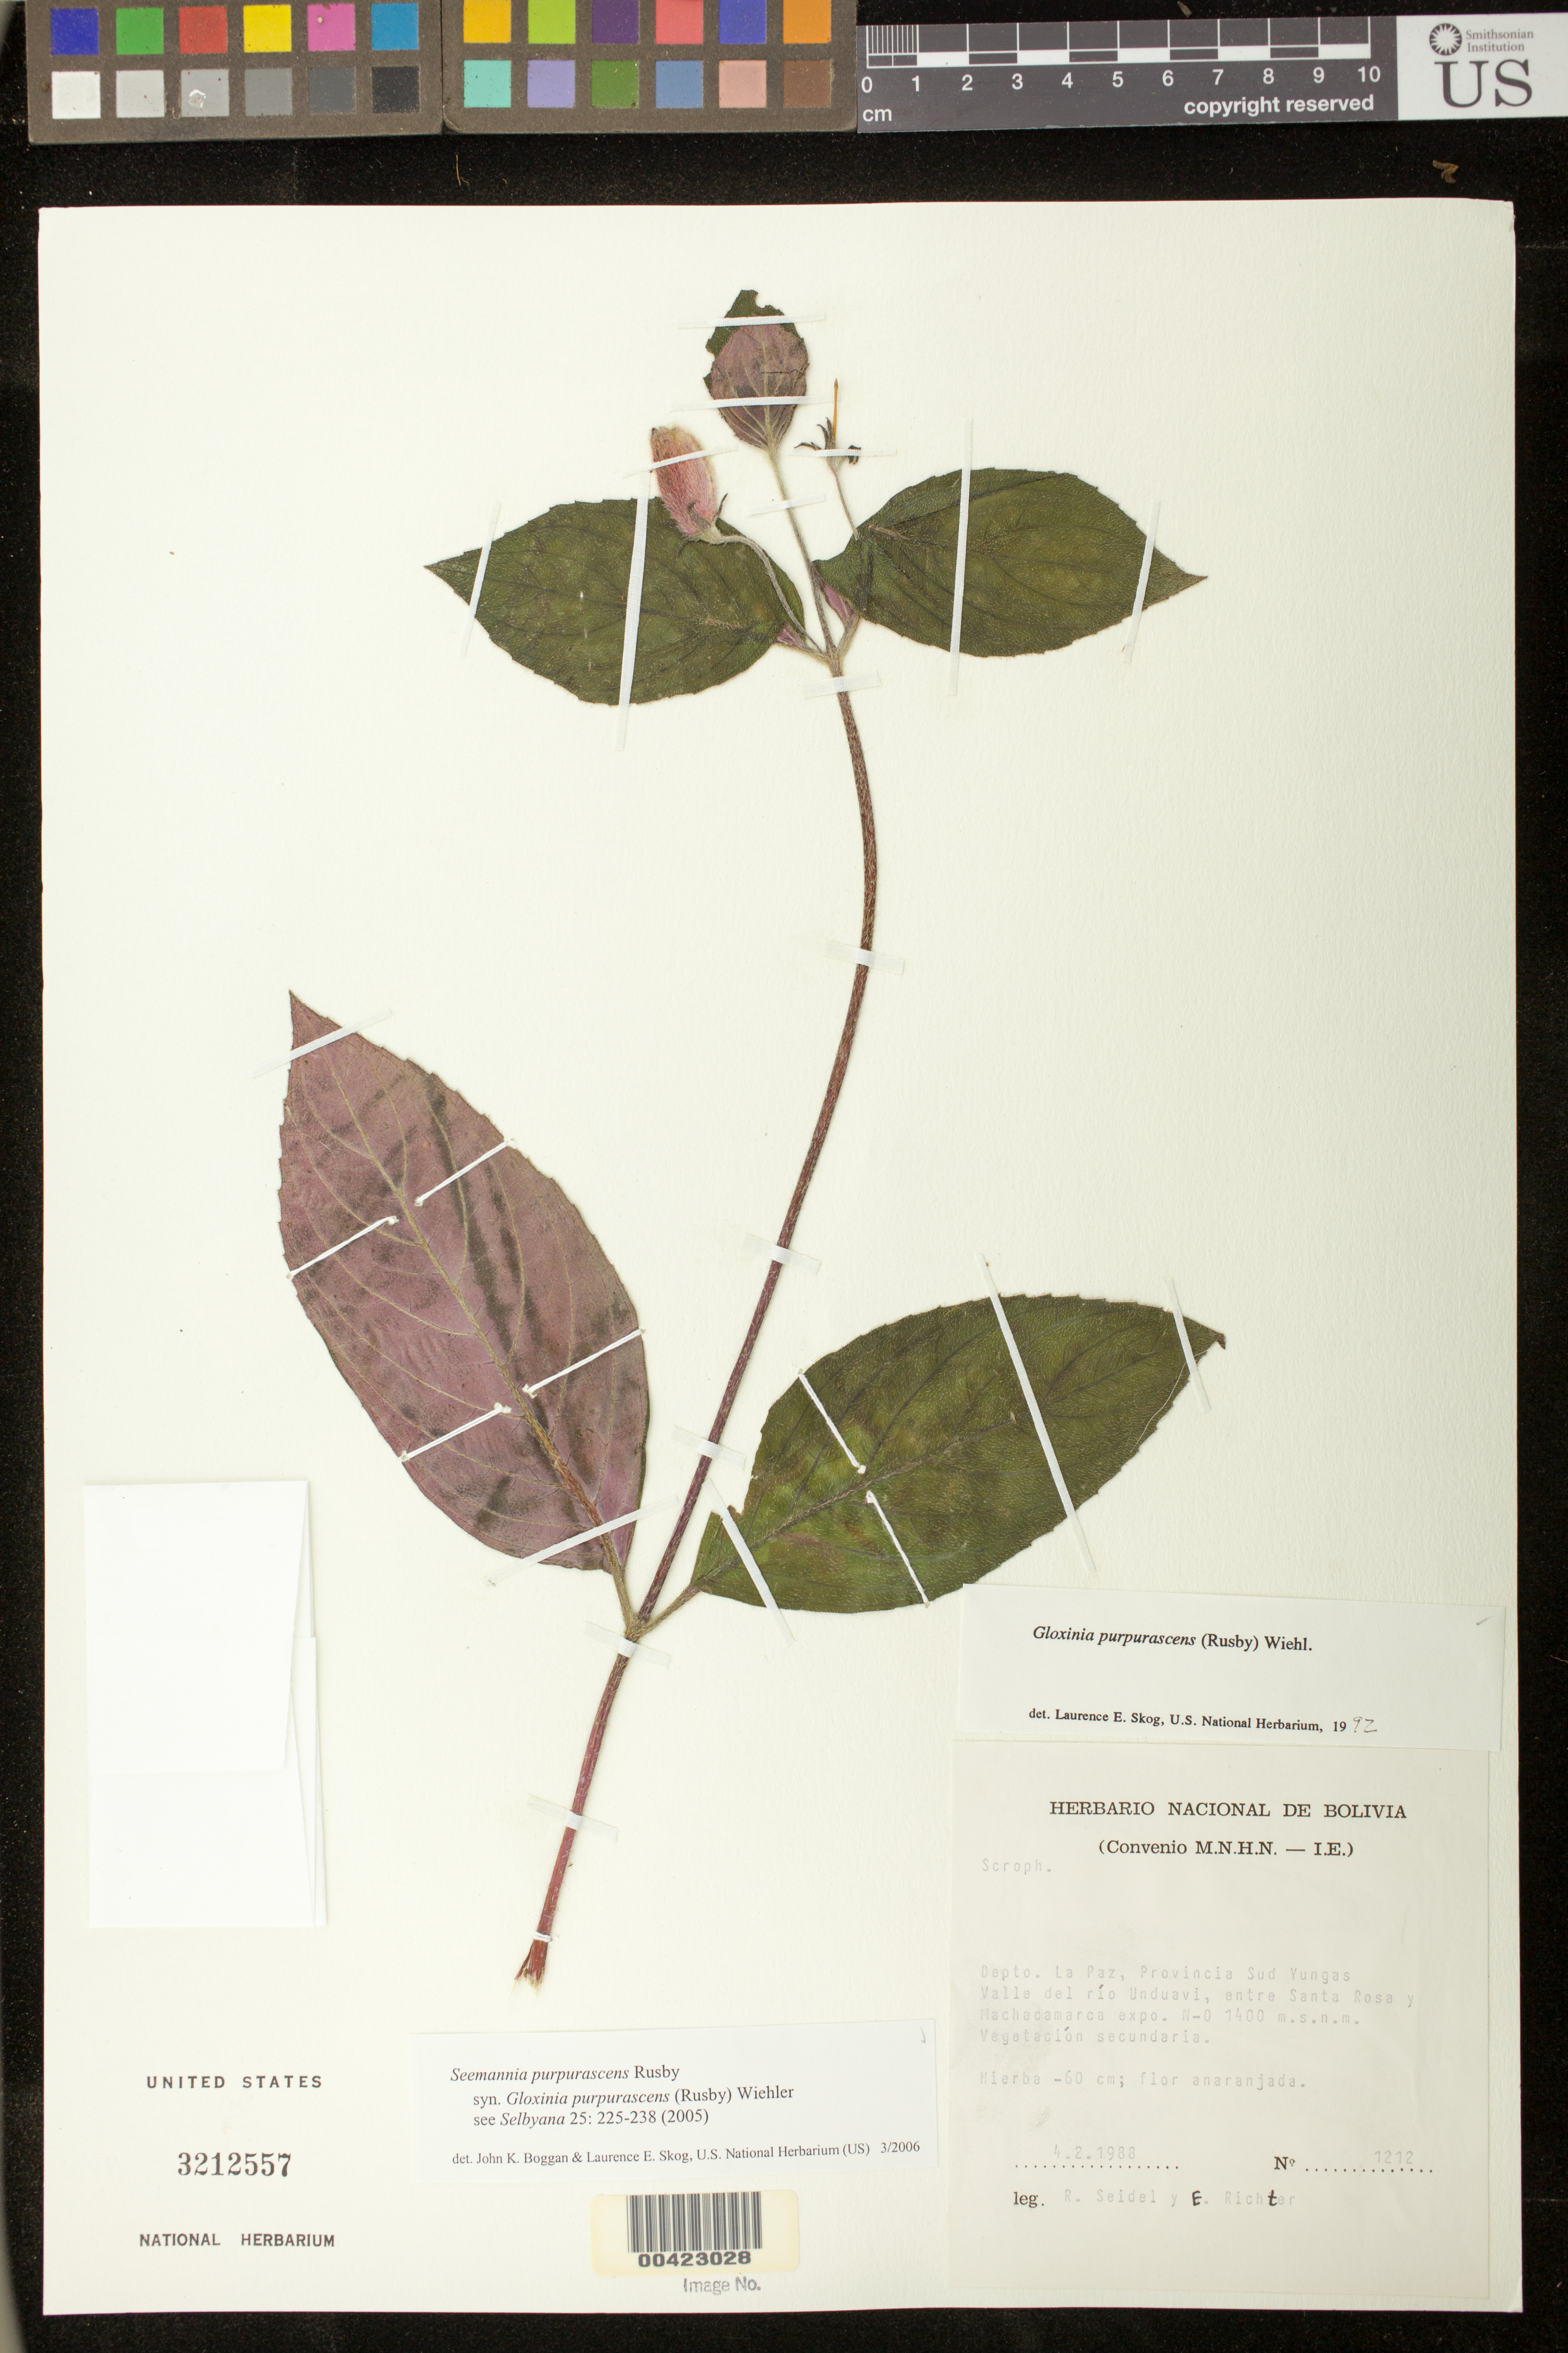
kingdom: Plantae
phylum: Tracheophyta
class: Magnoliopsida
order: Lamiales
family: Gesneriaceae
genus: Seemannia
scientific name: Seemannia purpurascens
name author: Rusby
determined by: Boggan, J. K.; Skog, L. E.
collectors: R. Seidel & E. Richter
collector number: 1212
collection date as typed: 04 Feb 1988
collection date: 1988-02-04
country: Bolivia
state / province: La Paz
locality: Prov. Sud Yungas, Valle del río Unduavi, entre Santa Rosa y Machacamarca expo. N-0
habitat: Vegetación secundaria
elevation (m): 1400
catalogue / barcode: US 3212557